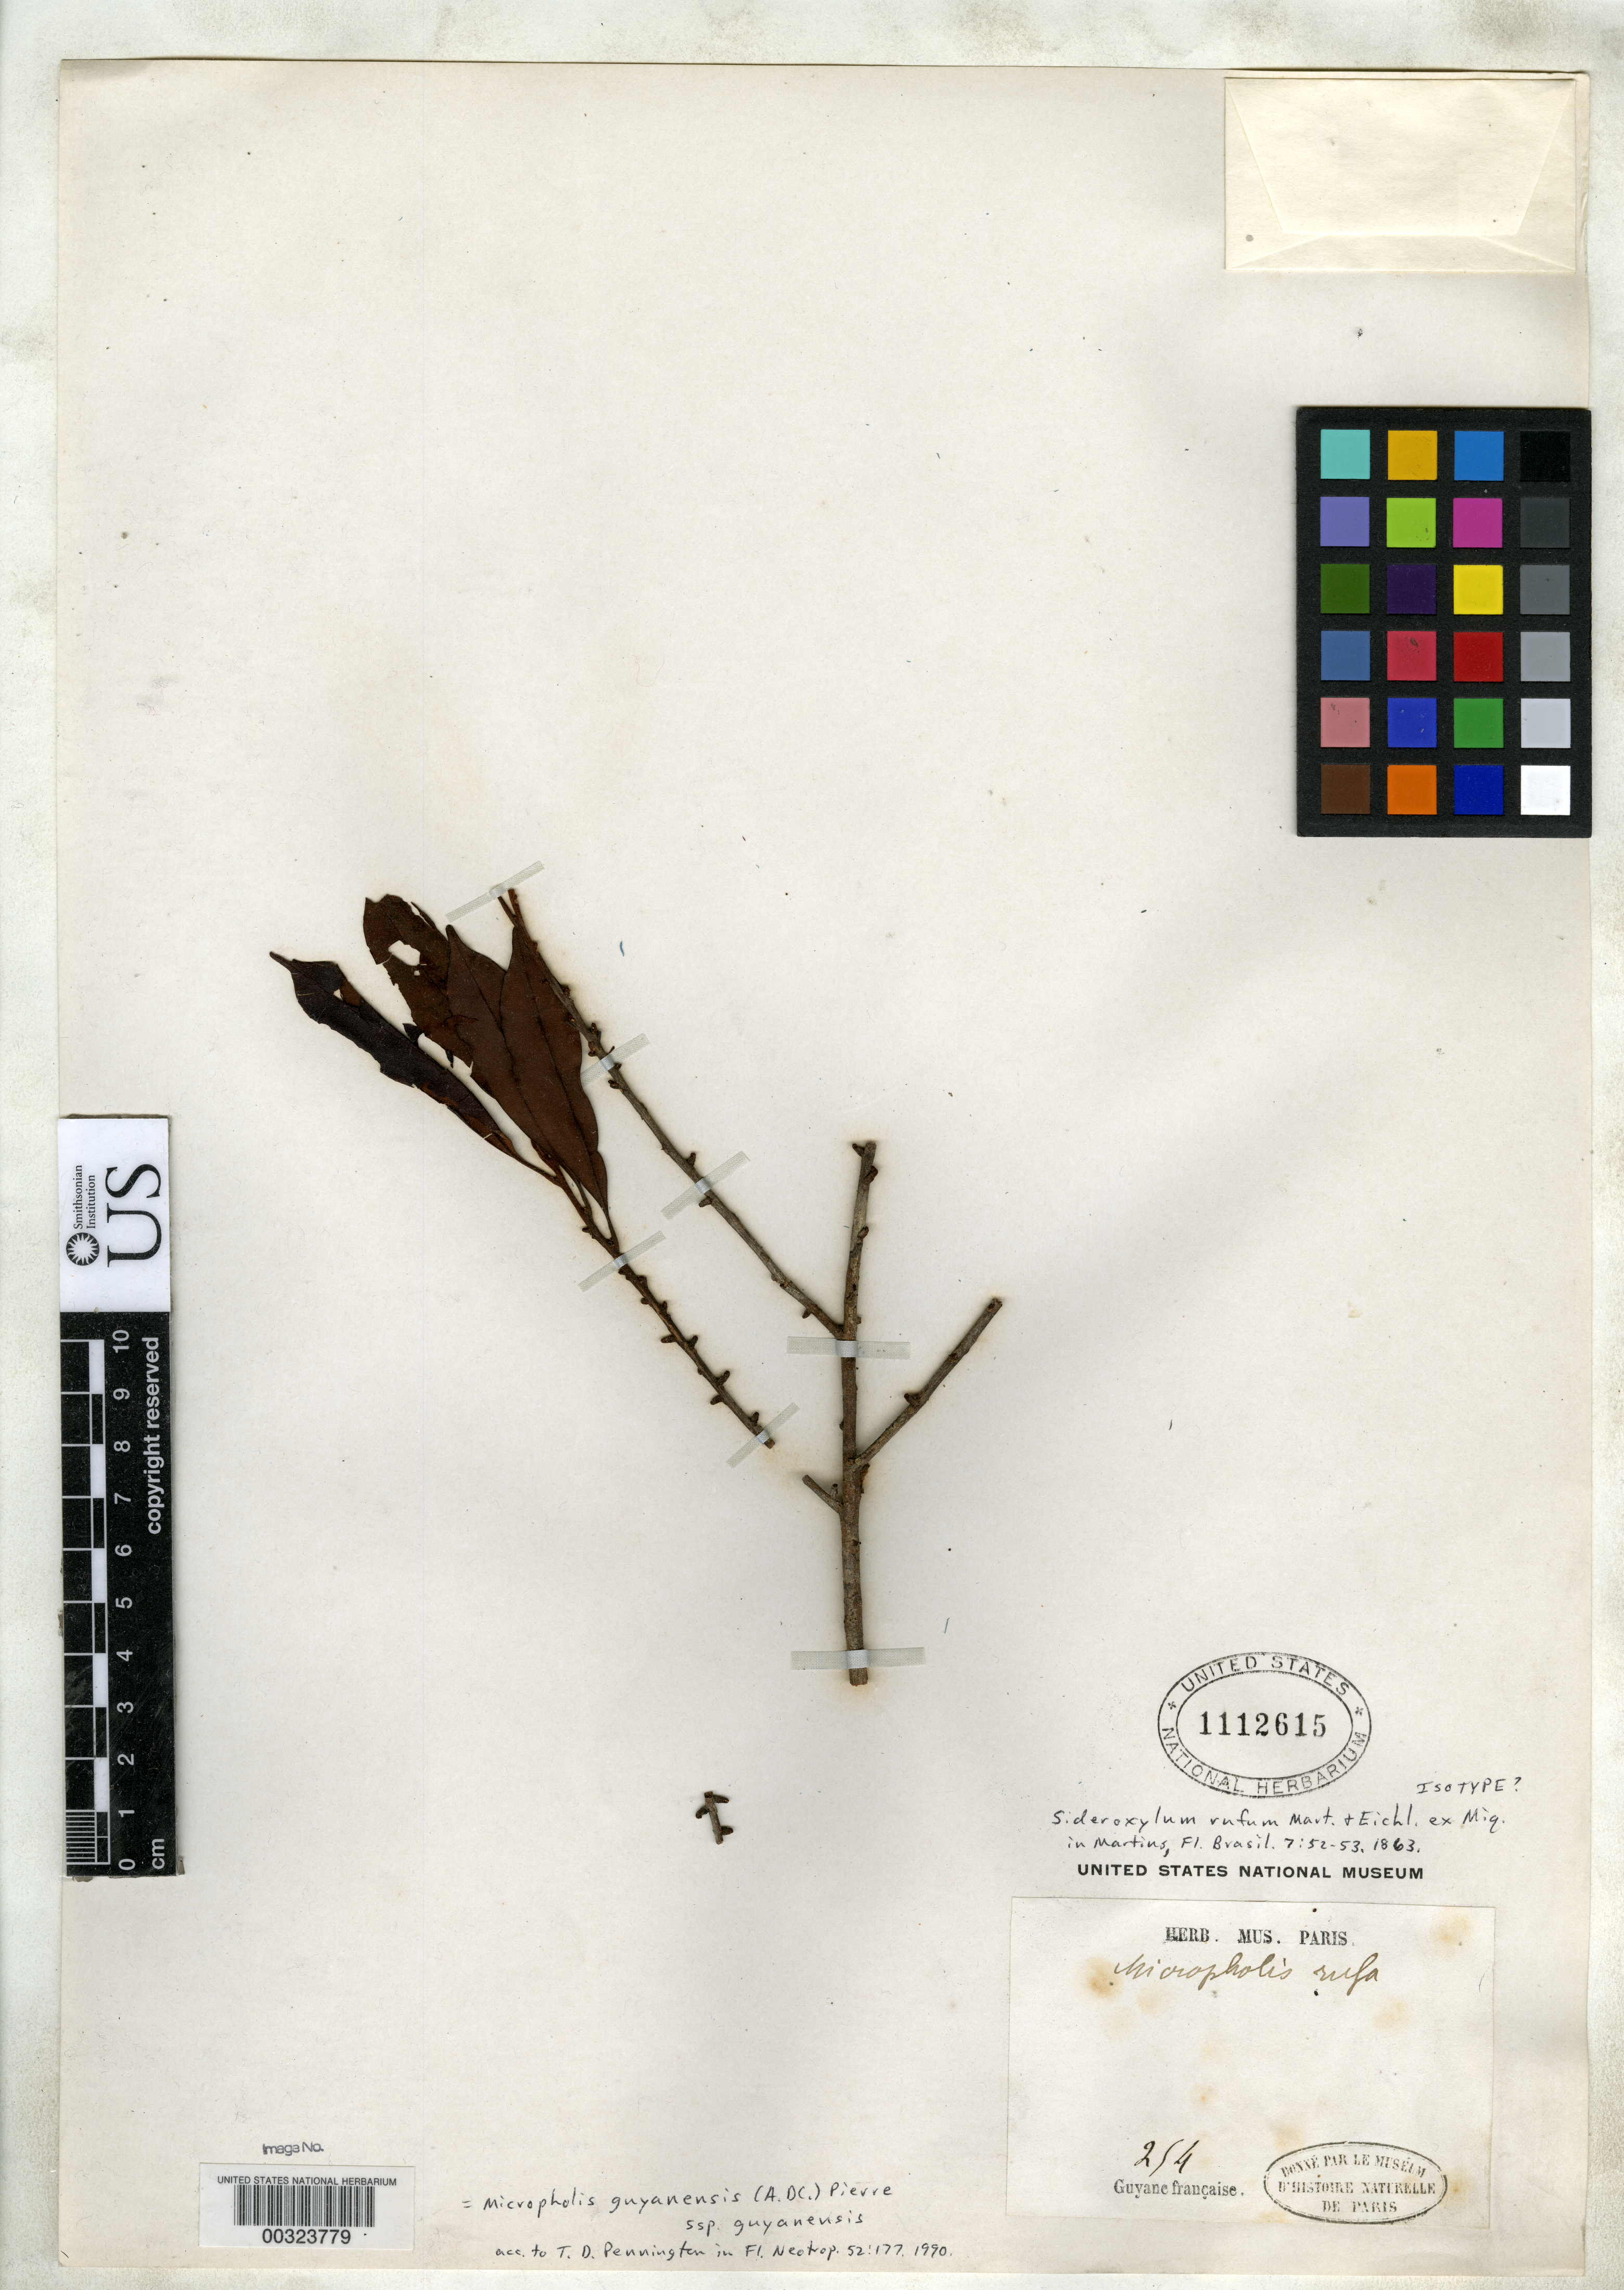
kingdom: Plantae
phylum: Tracheophyta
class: Magnoliopsida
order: Ericales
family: Sapotaceae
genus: Sideroxylon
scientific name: Sideroxylon rufum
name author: Mart. & Eichler ex Miq. in Mart.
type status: Possible Isotype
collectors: C. F. Martius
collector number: (214)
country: French Guiana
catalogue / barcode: US 1112615